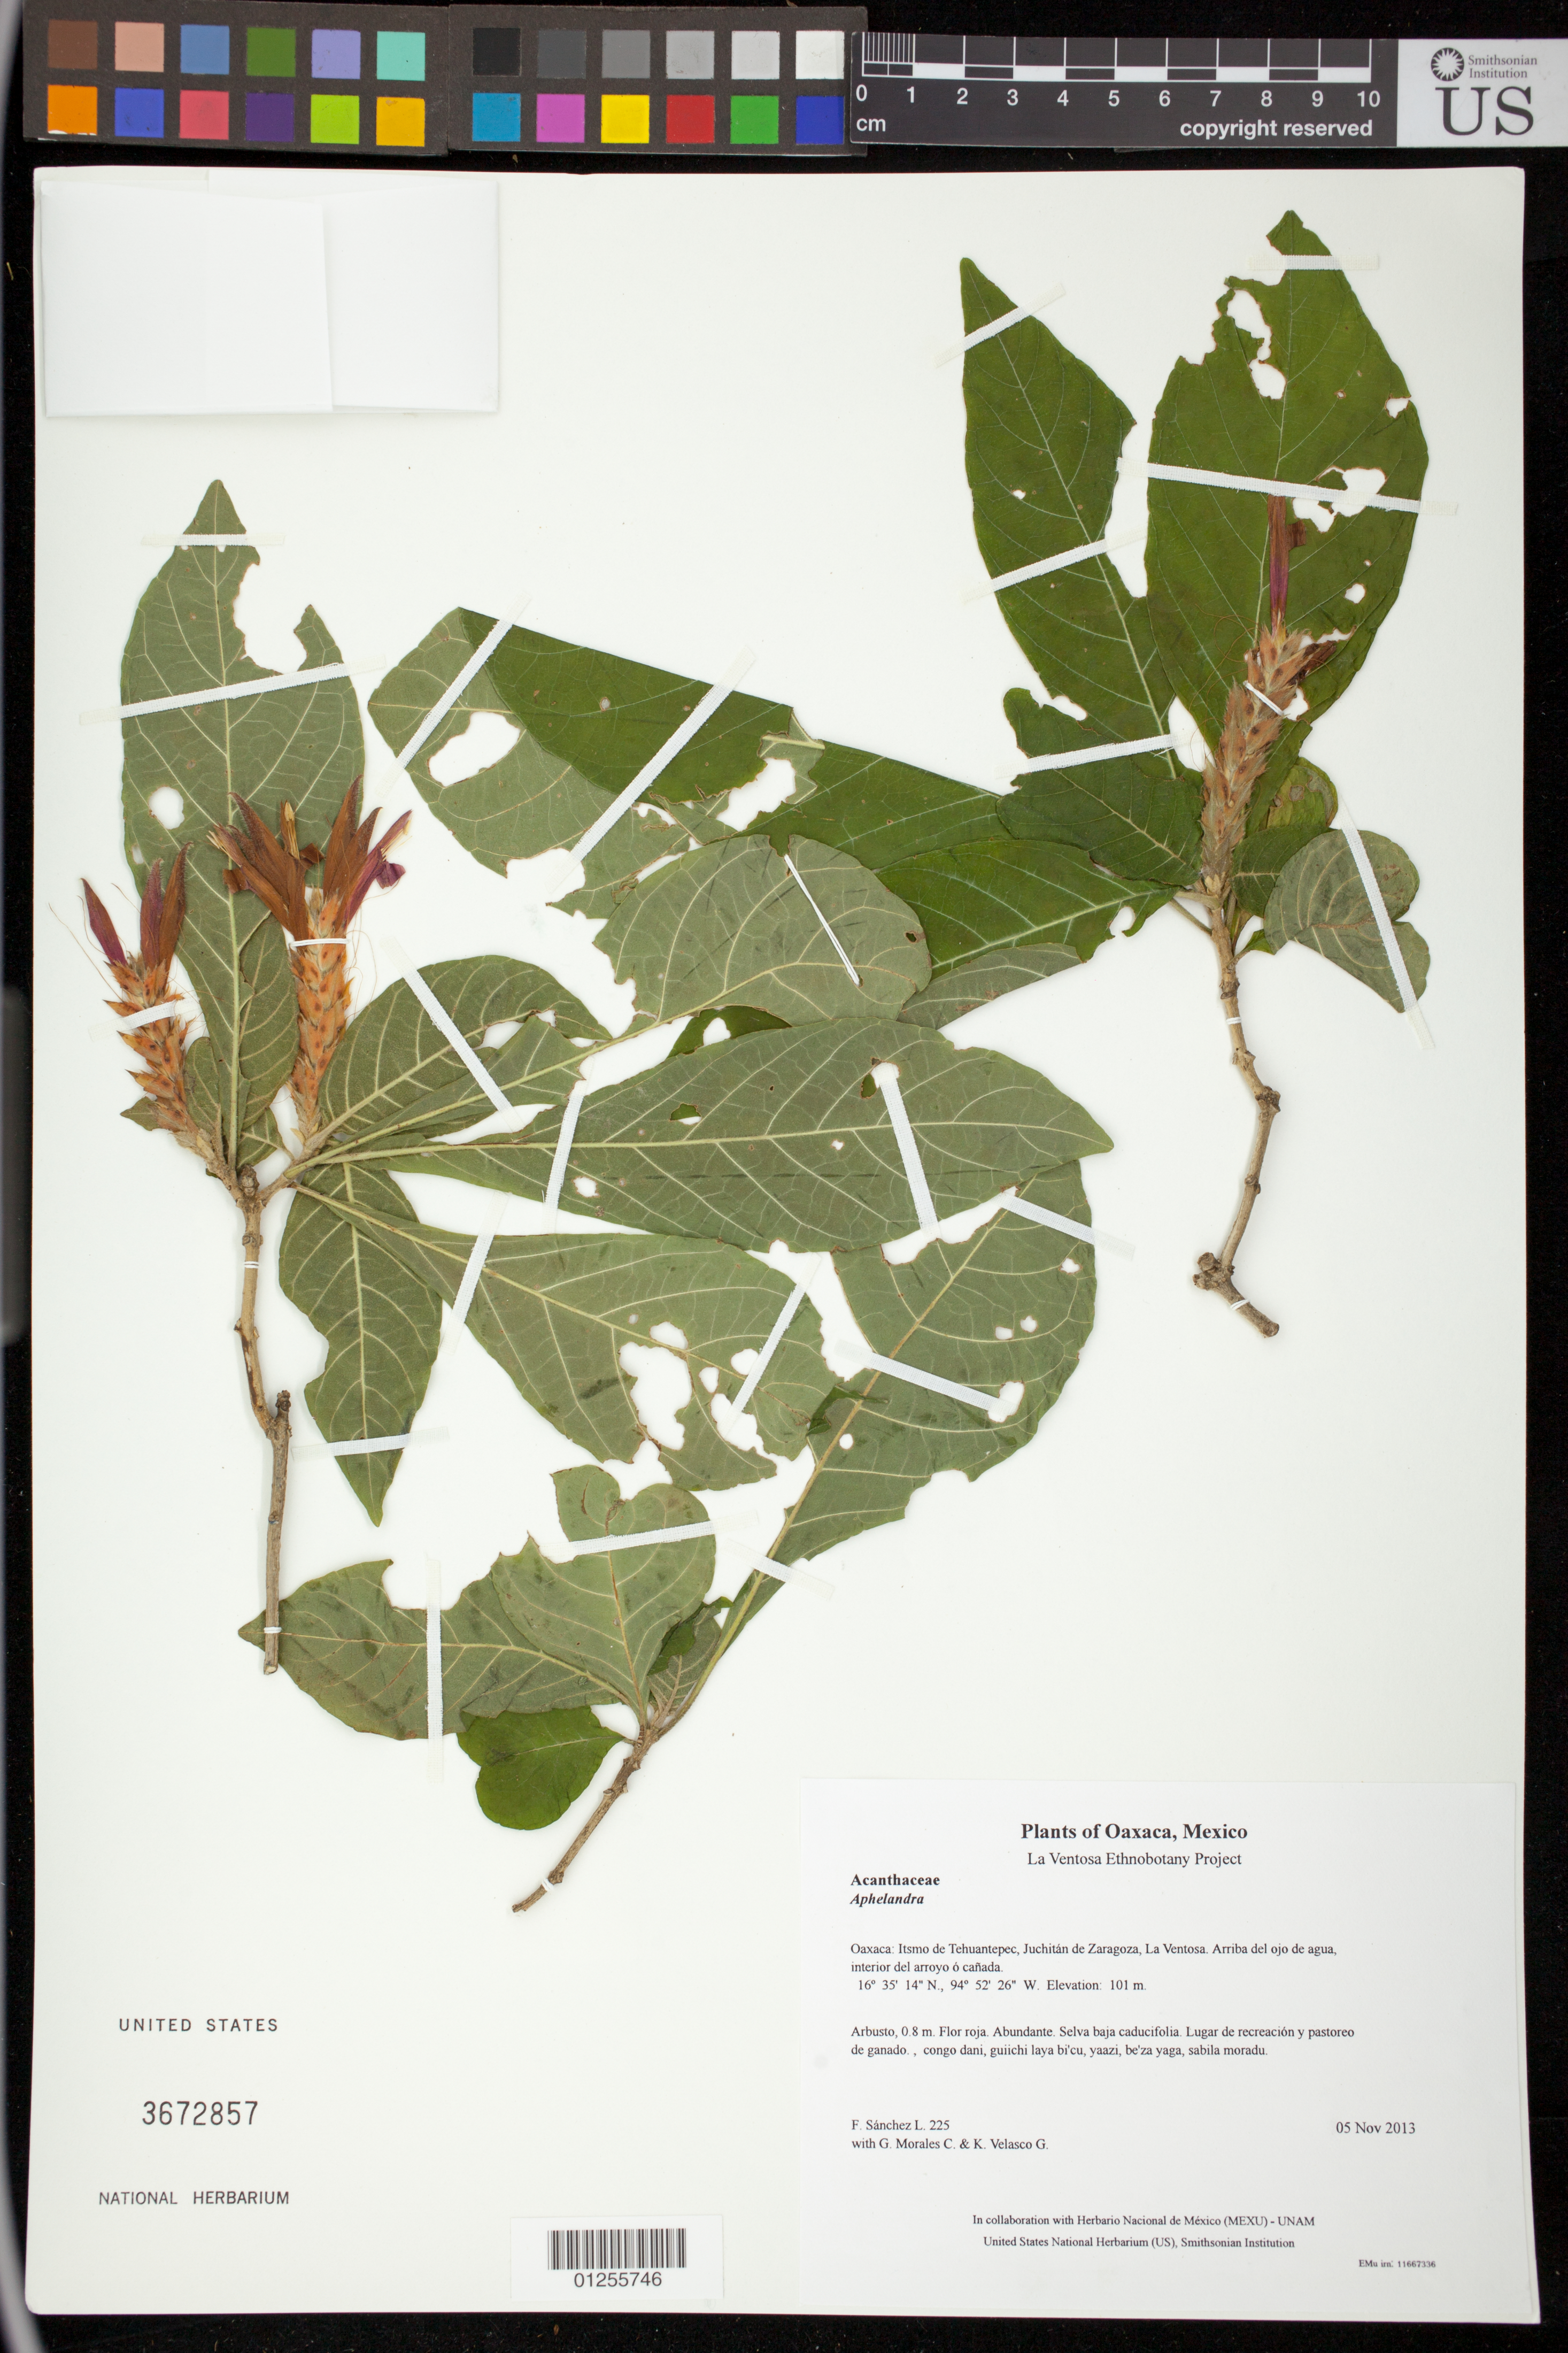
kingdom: Plantae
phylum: Tracheophyta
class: Magnoliopsida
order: Lamiales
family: Acanthaceae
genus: Aphelandra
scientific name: Aphelandra scabra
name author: (Vahl) Sm.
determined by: Lot, Emily J.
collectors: F. Sánchez L., G. Morales C. & K. Velasco G.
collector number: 225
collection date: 2013-11-05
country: Mexico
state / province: Oaxaca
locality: Itsmo de Tehuantepec, Juchitán de Zaragoza, La Ventosa. Arriba del ojo de agua, interior del arroyo ó cañada.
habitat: Selva baja caducifolia. Lugar de recreación y pastoreo de ganado.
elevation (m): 101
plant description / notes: JEBOT, MEXU, SERO, US; Yaga bandaga. 0.8 m. Guie' naxiña'. Stale.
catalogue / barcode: US 3672857